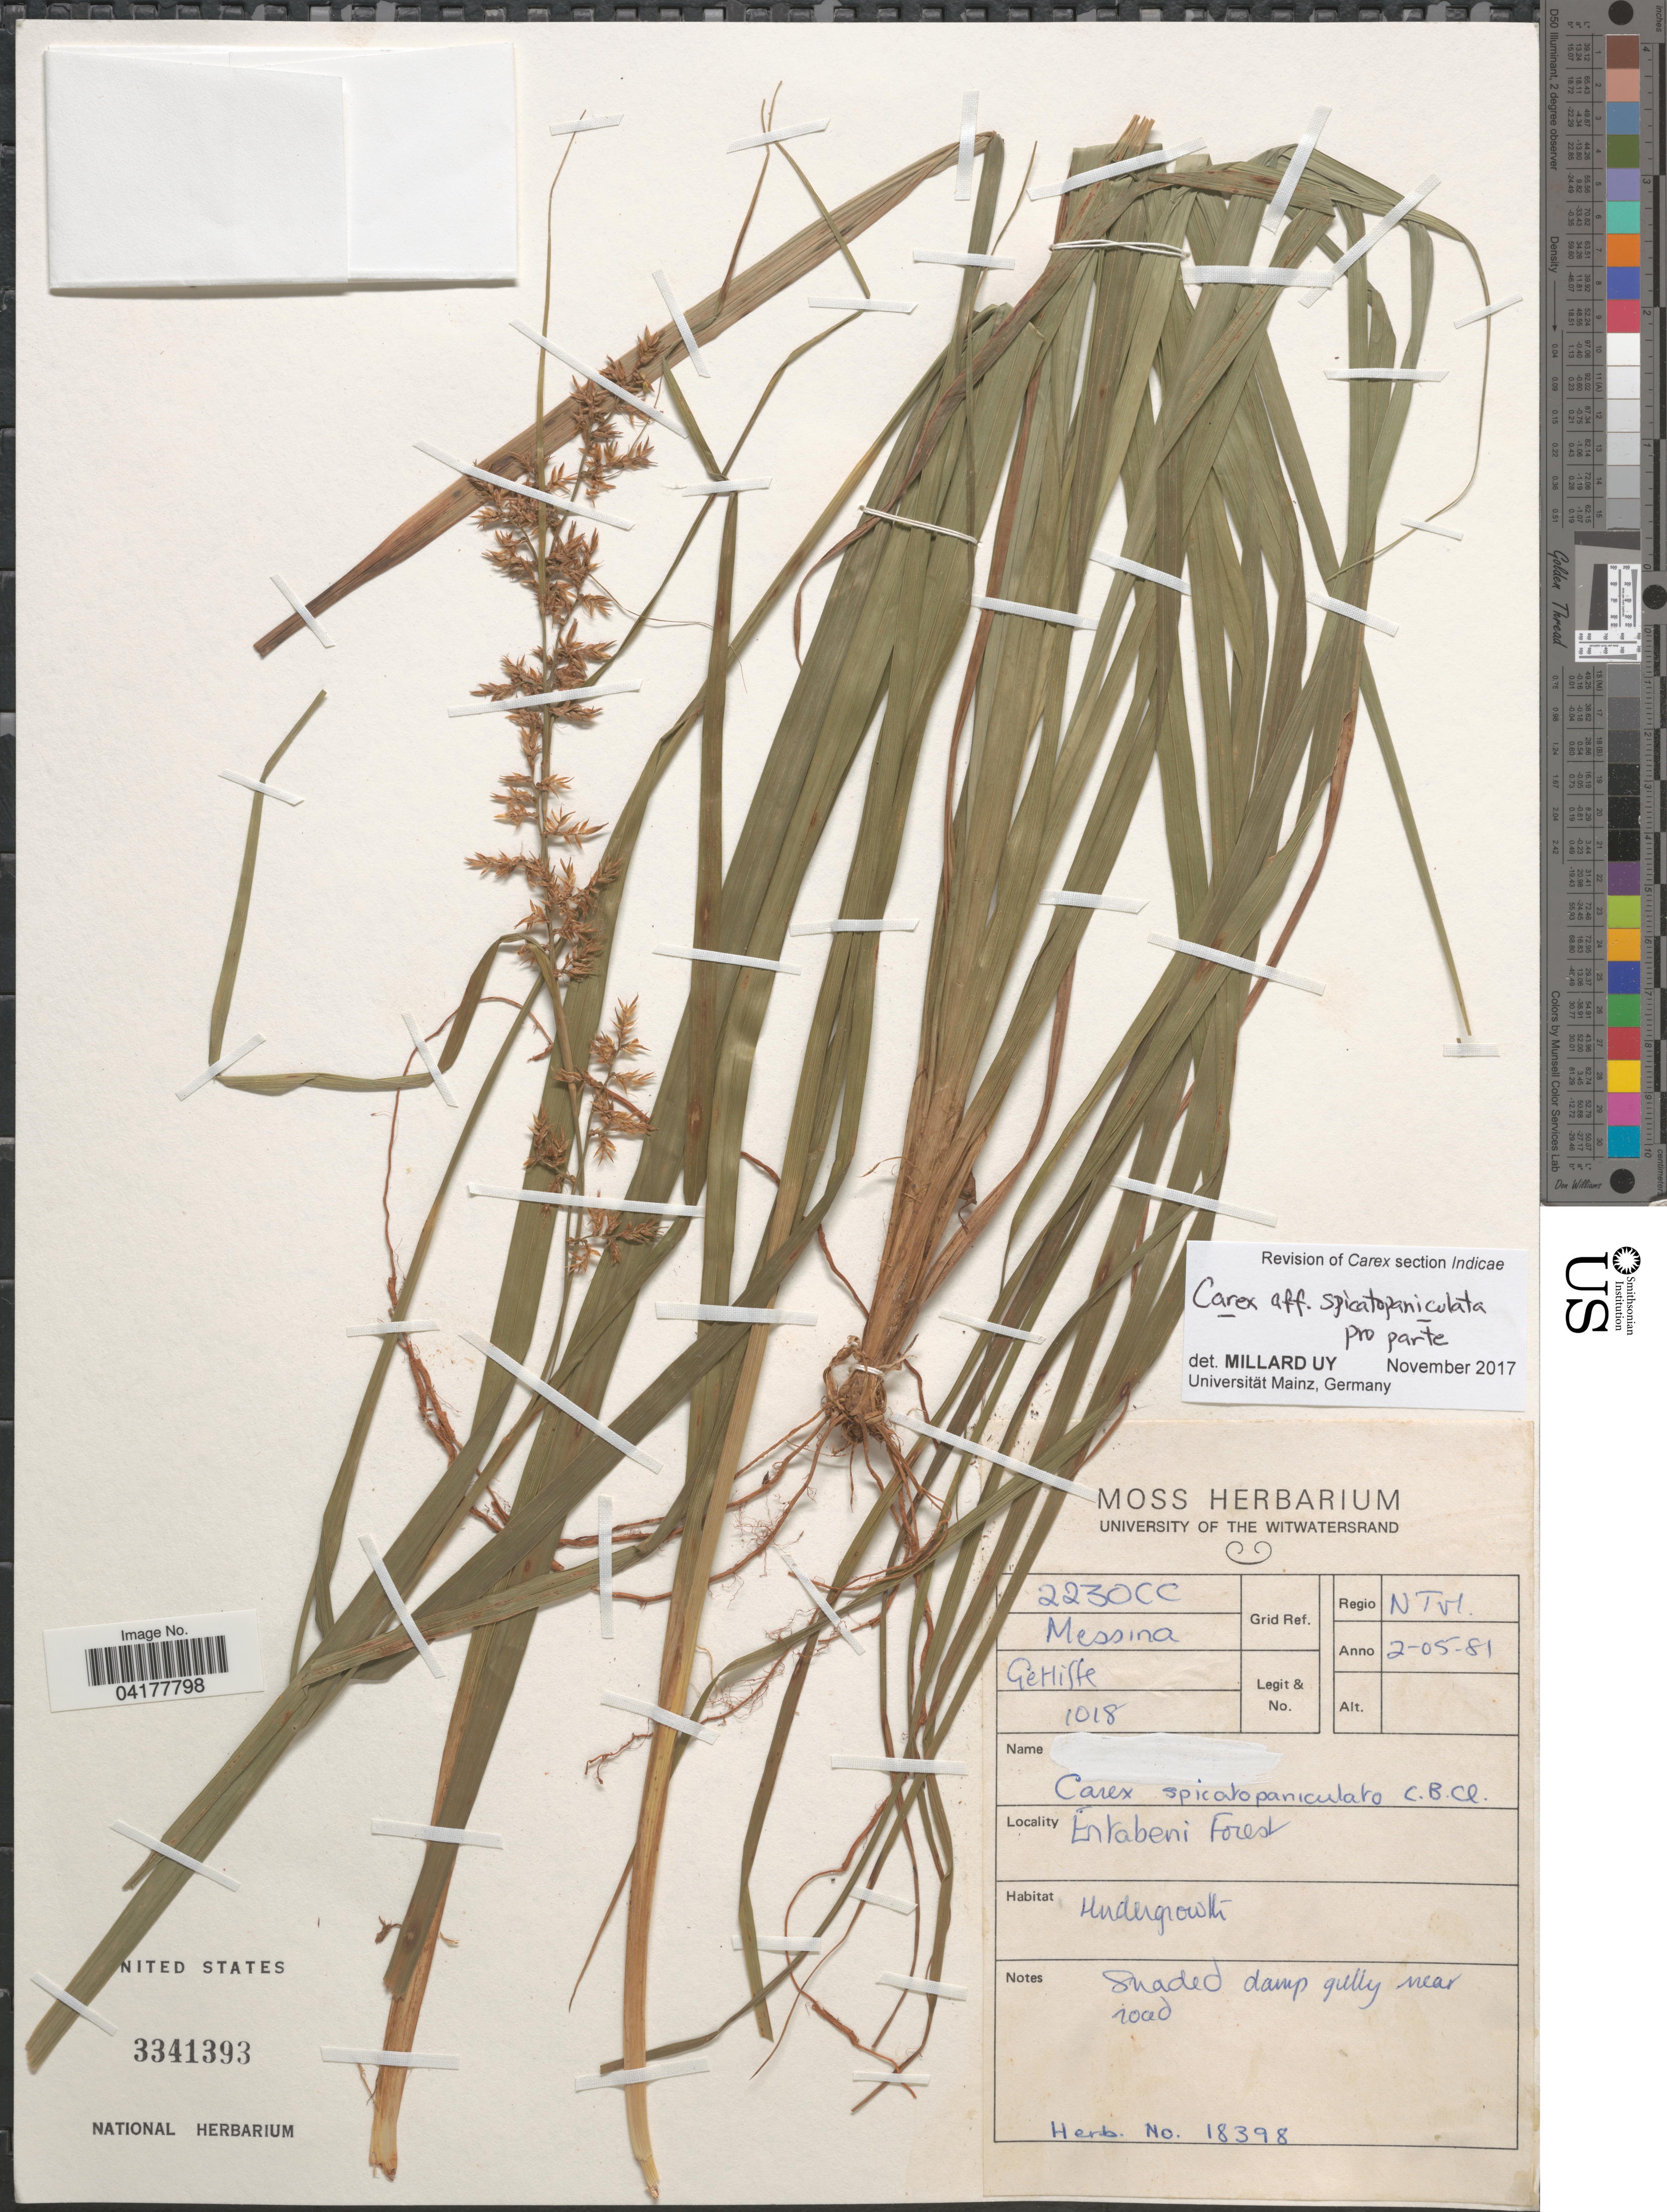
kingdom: Plantae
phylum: Tracheophyta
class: Liliopsida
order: Poales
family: Cyperaceae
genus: Carex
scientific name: Carex spicatopaniculata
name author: Boeckeler ex C.B. Clarke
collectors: Getliffe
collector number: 1018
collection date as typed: Transcribed d/m/y: 2/5/81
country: South Africa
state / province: Limpopo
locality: Grid Ref. 2230CC Messina. Regio NTvl. Entabeni Forest.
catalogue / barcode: US 3341393